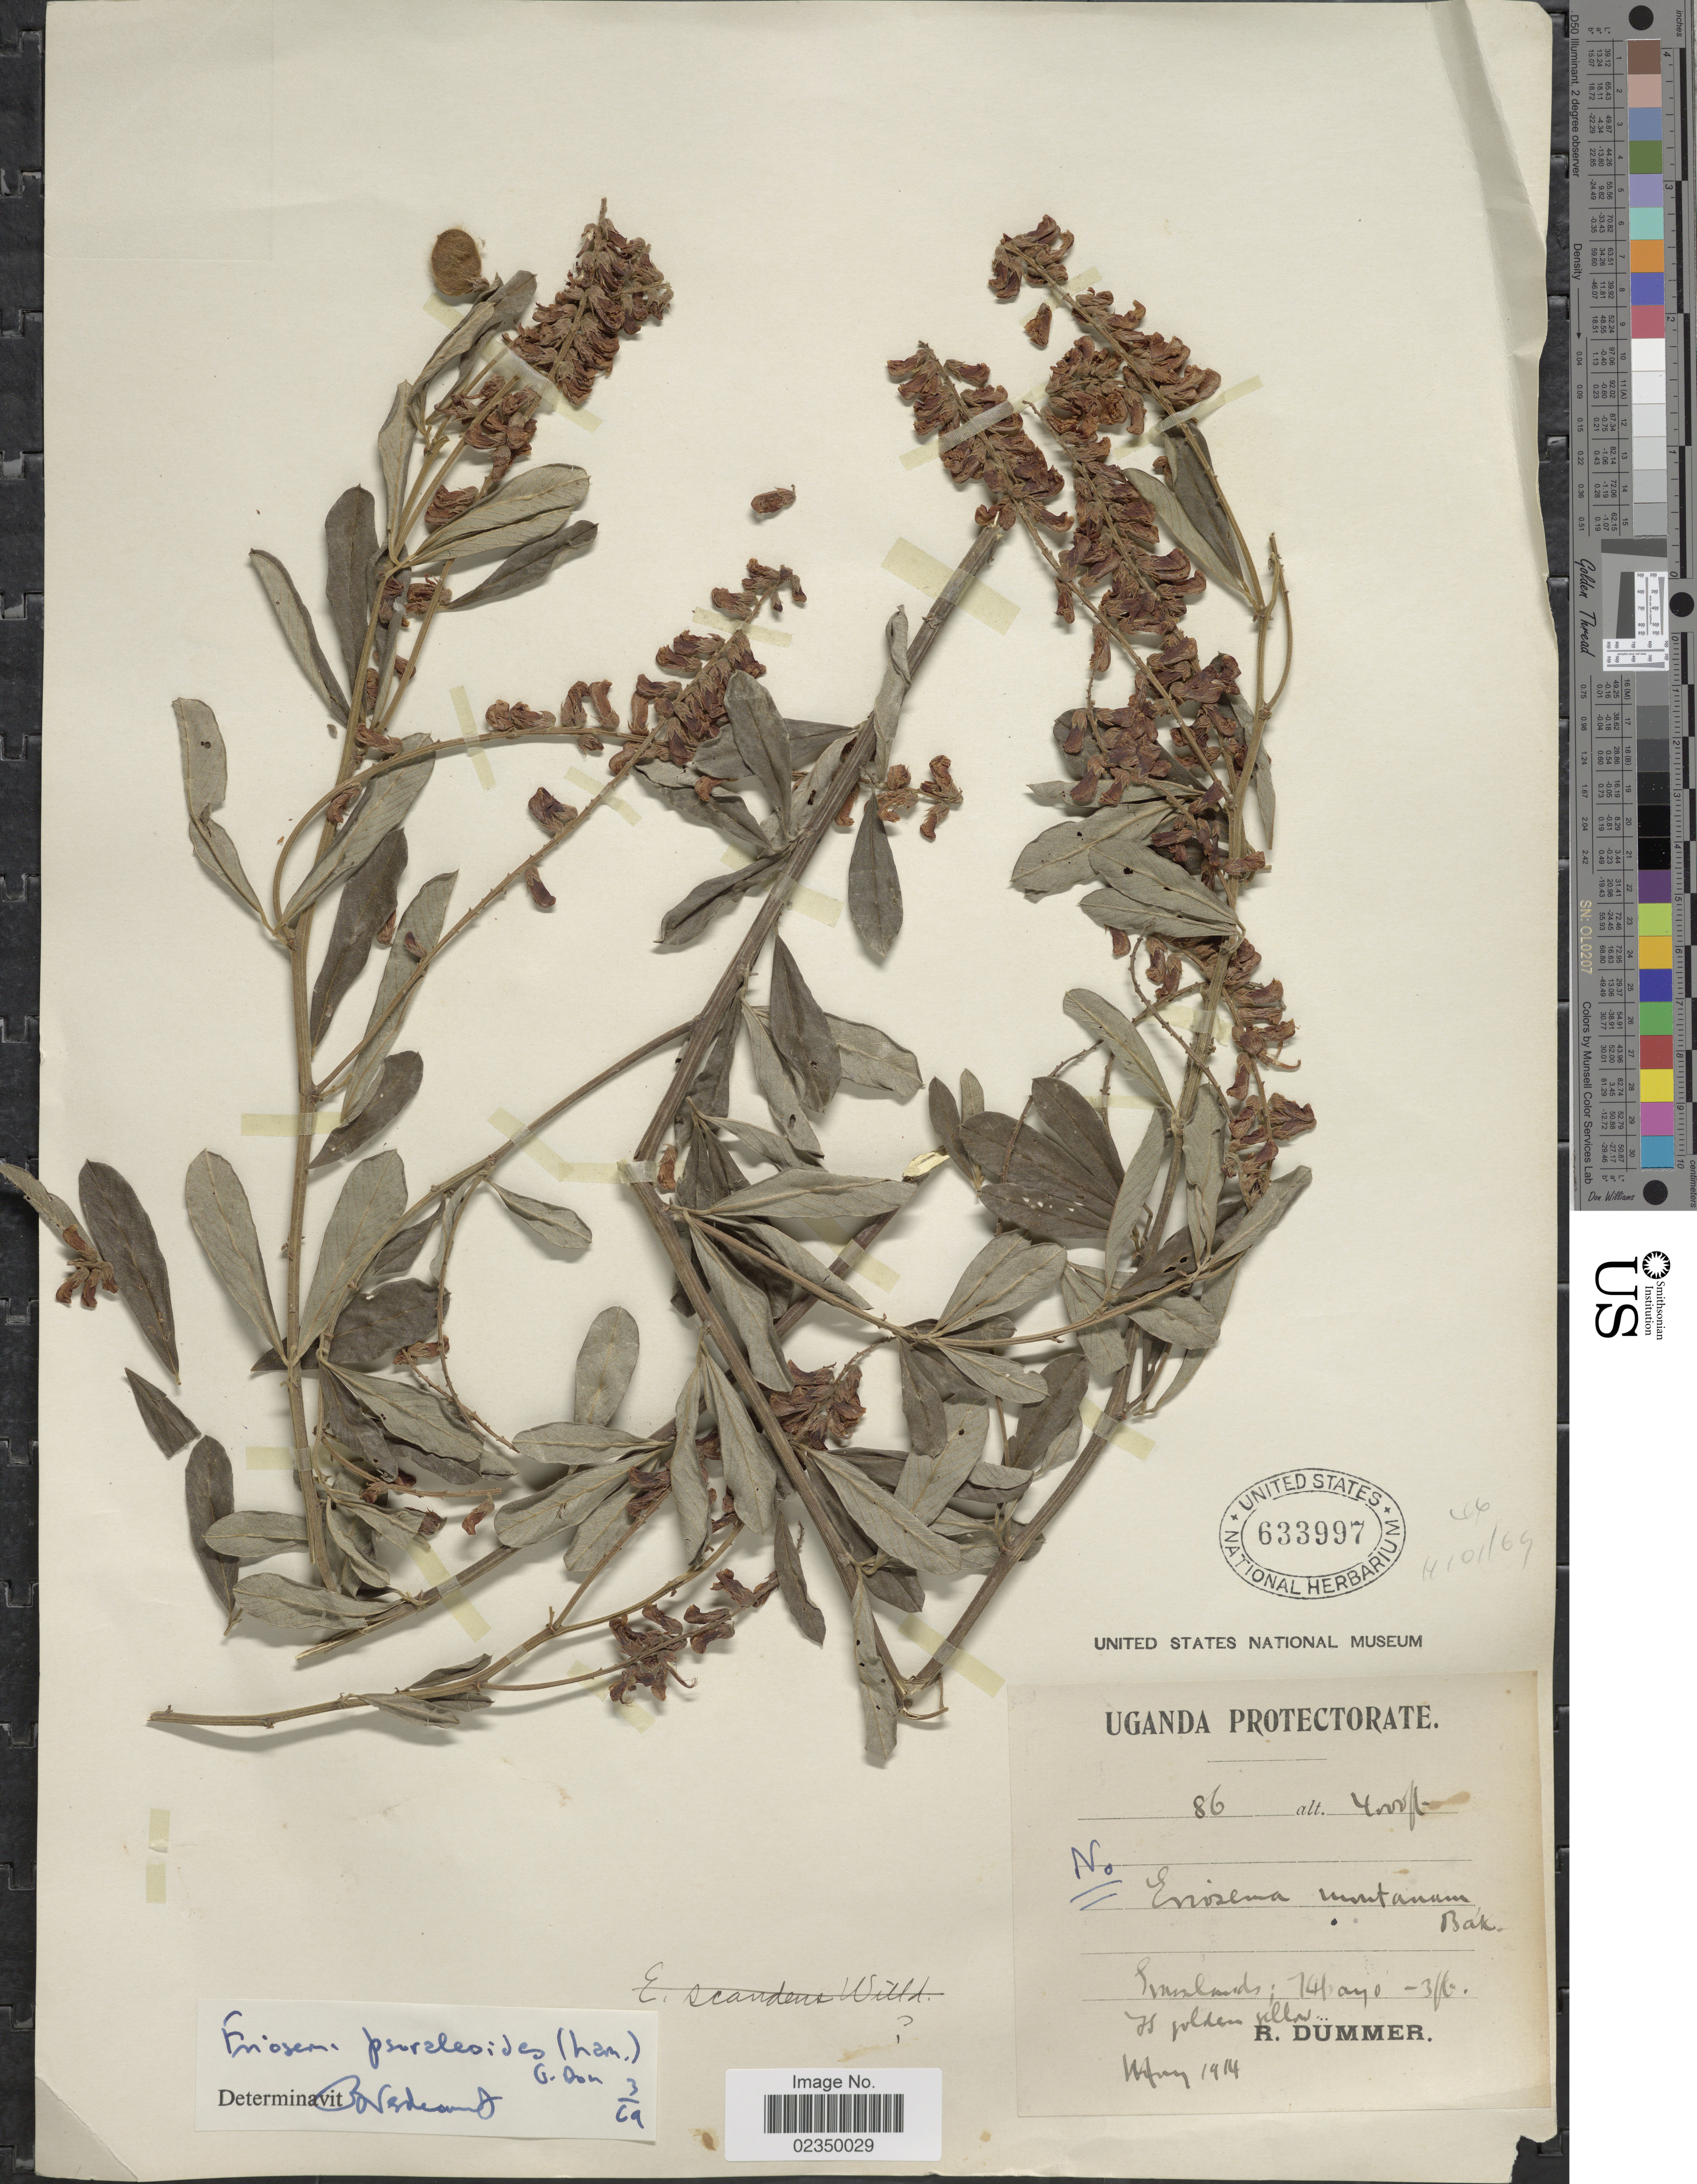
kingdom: Plantae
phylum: Tracheophyta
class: Magnoliopsida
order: Fabales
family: Fabaceae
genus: Eriosema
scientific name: Eriosema psoraloides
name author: (Lam.) G. Don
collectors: R. Drummer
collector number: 86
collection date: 1914-03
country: Uganda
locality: Uganda Protectorate, [illegible text]lands.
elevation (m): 1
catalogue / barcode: US 633997